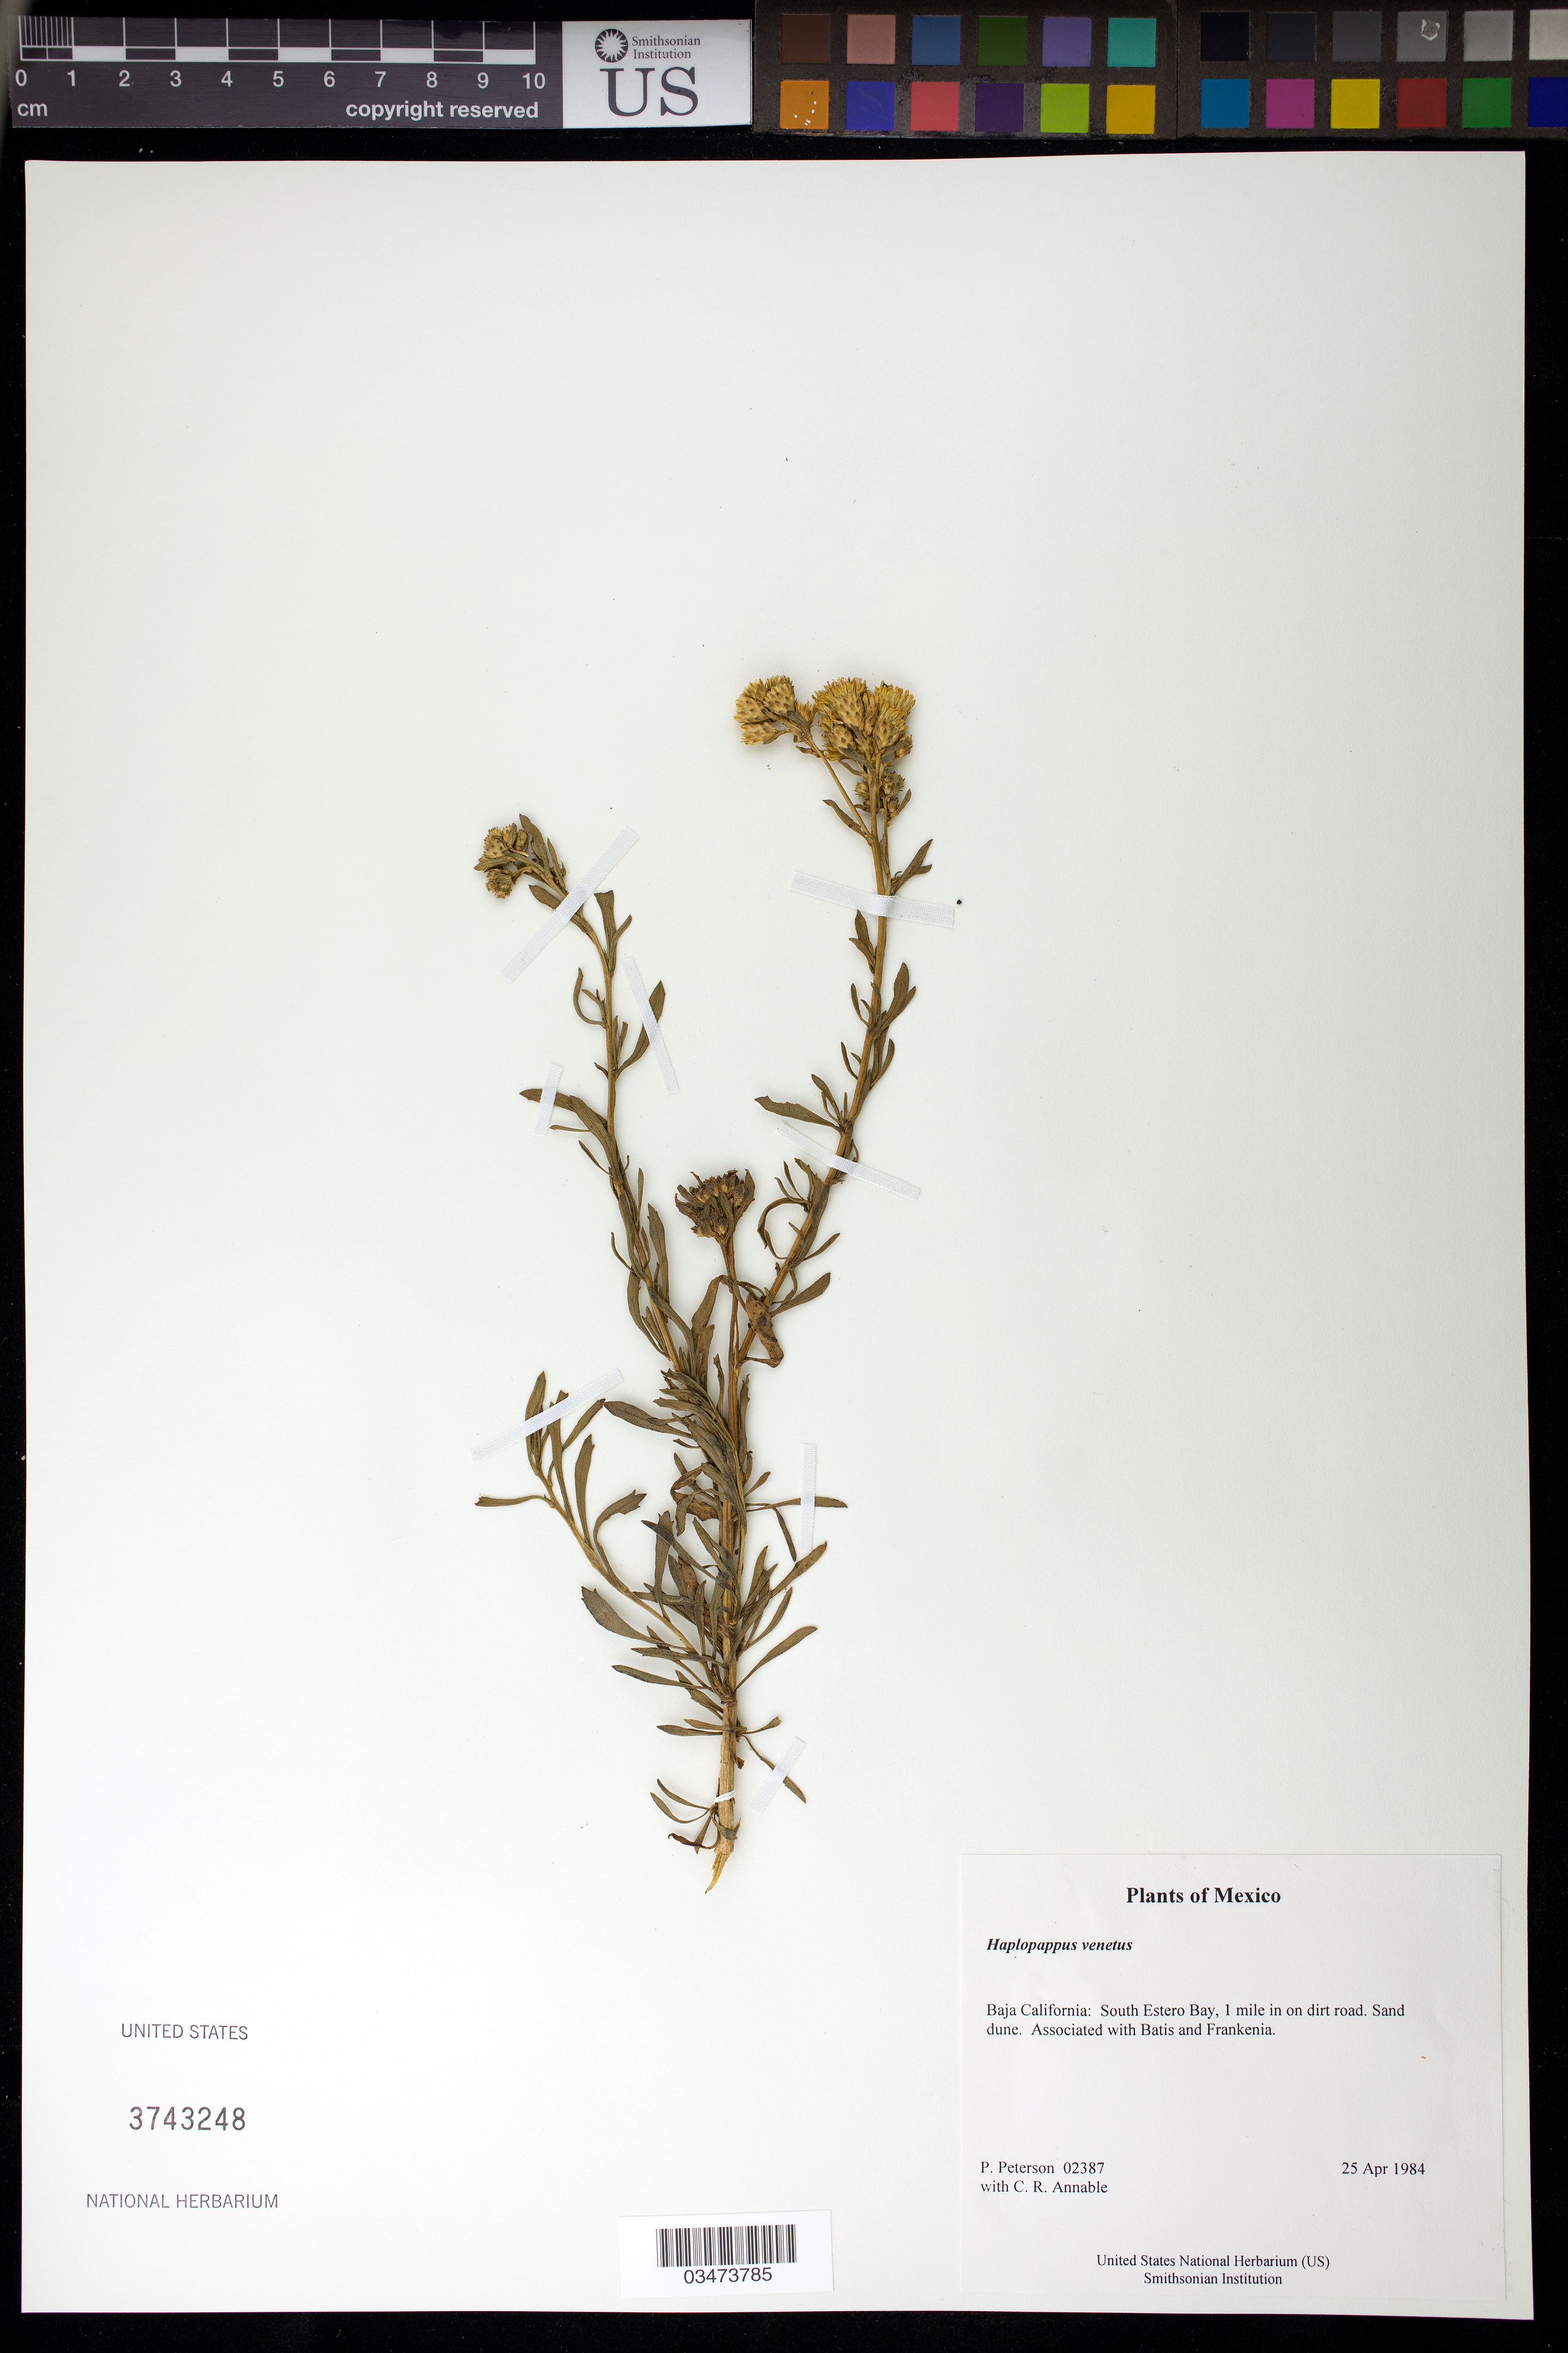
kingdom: Plantae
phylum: Tracheophyta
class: Magnoliopsida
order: Asterales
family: Asteraceae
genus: Haplopappus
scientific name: Haplopappus venetus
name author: (Kunth) S.F. Blake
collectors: P. M. Peterson & C. R. Annable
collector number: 02387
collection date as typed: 25 Apr 1984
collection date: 1984-04-25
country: Mexico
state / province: Baja California Norte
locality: South Estero Bay, 1 mile in on dirt road.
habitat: Sand dune. Associated with Batis and Frankenia.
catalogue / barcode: US 3743248